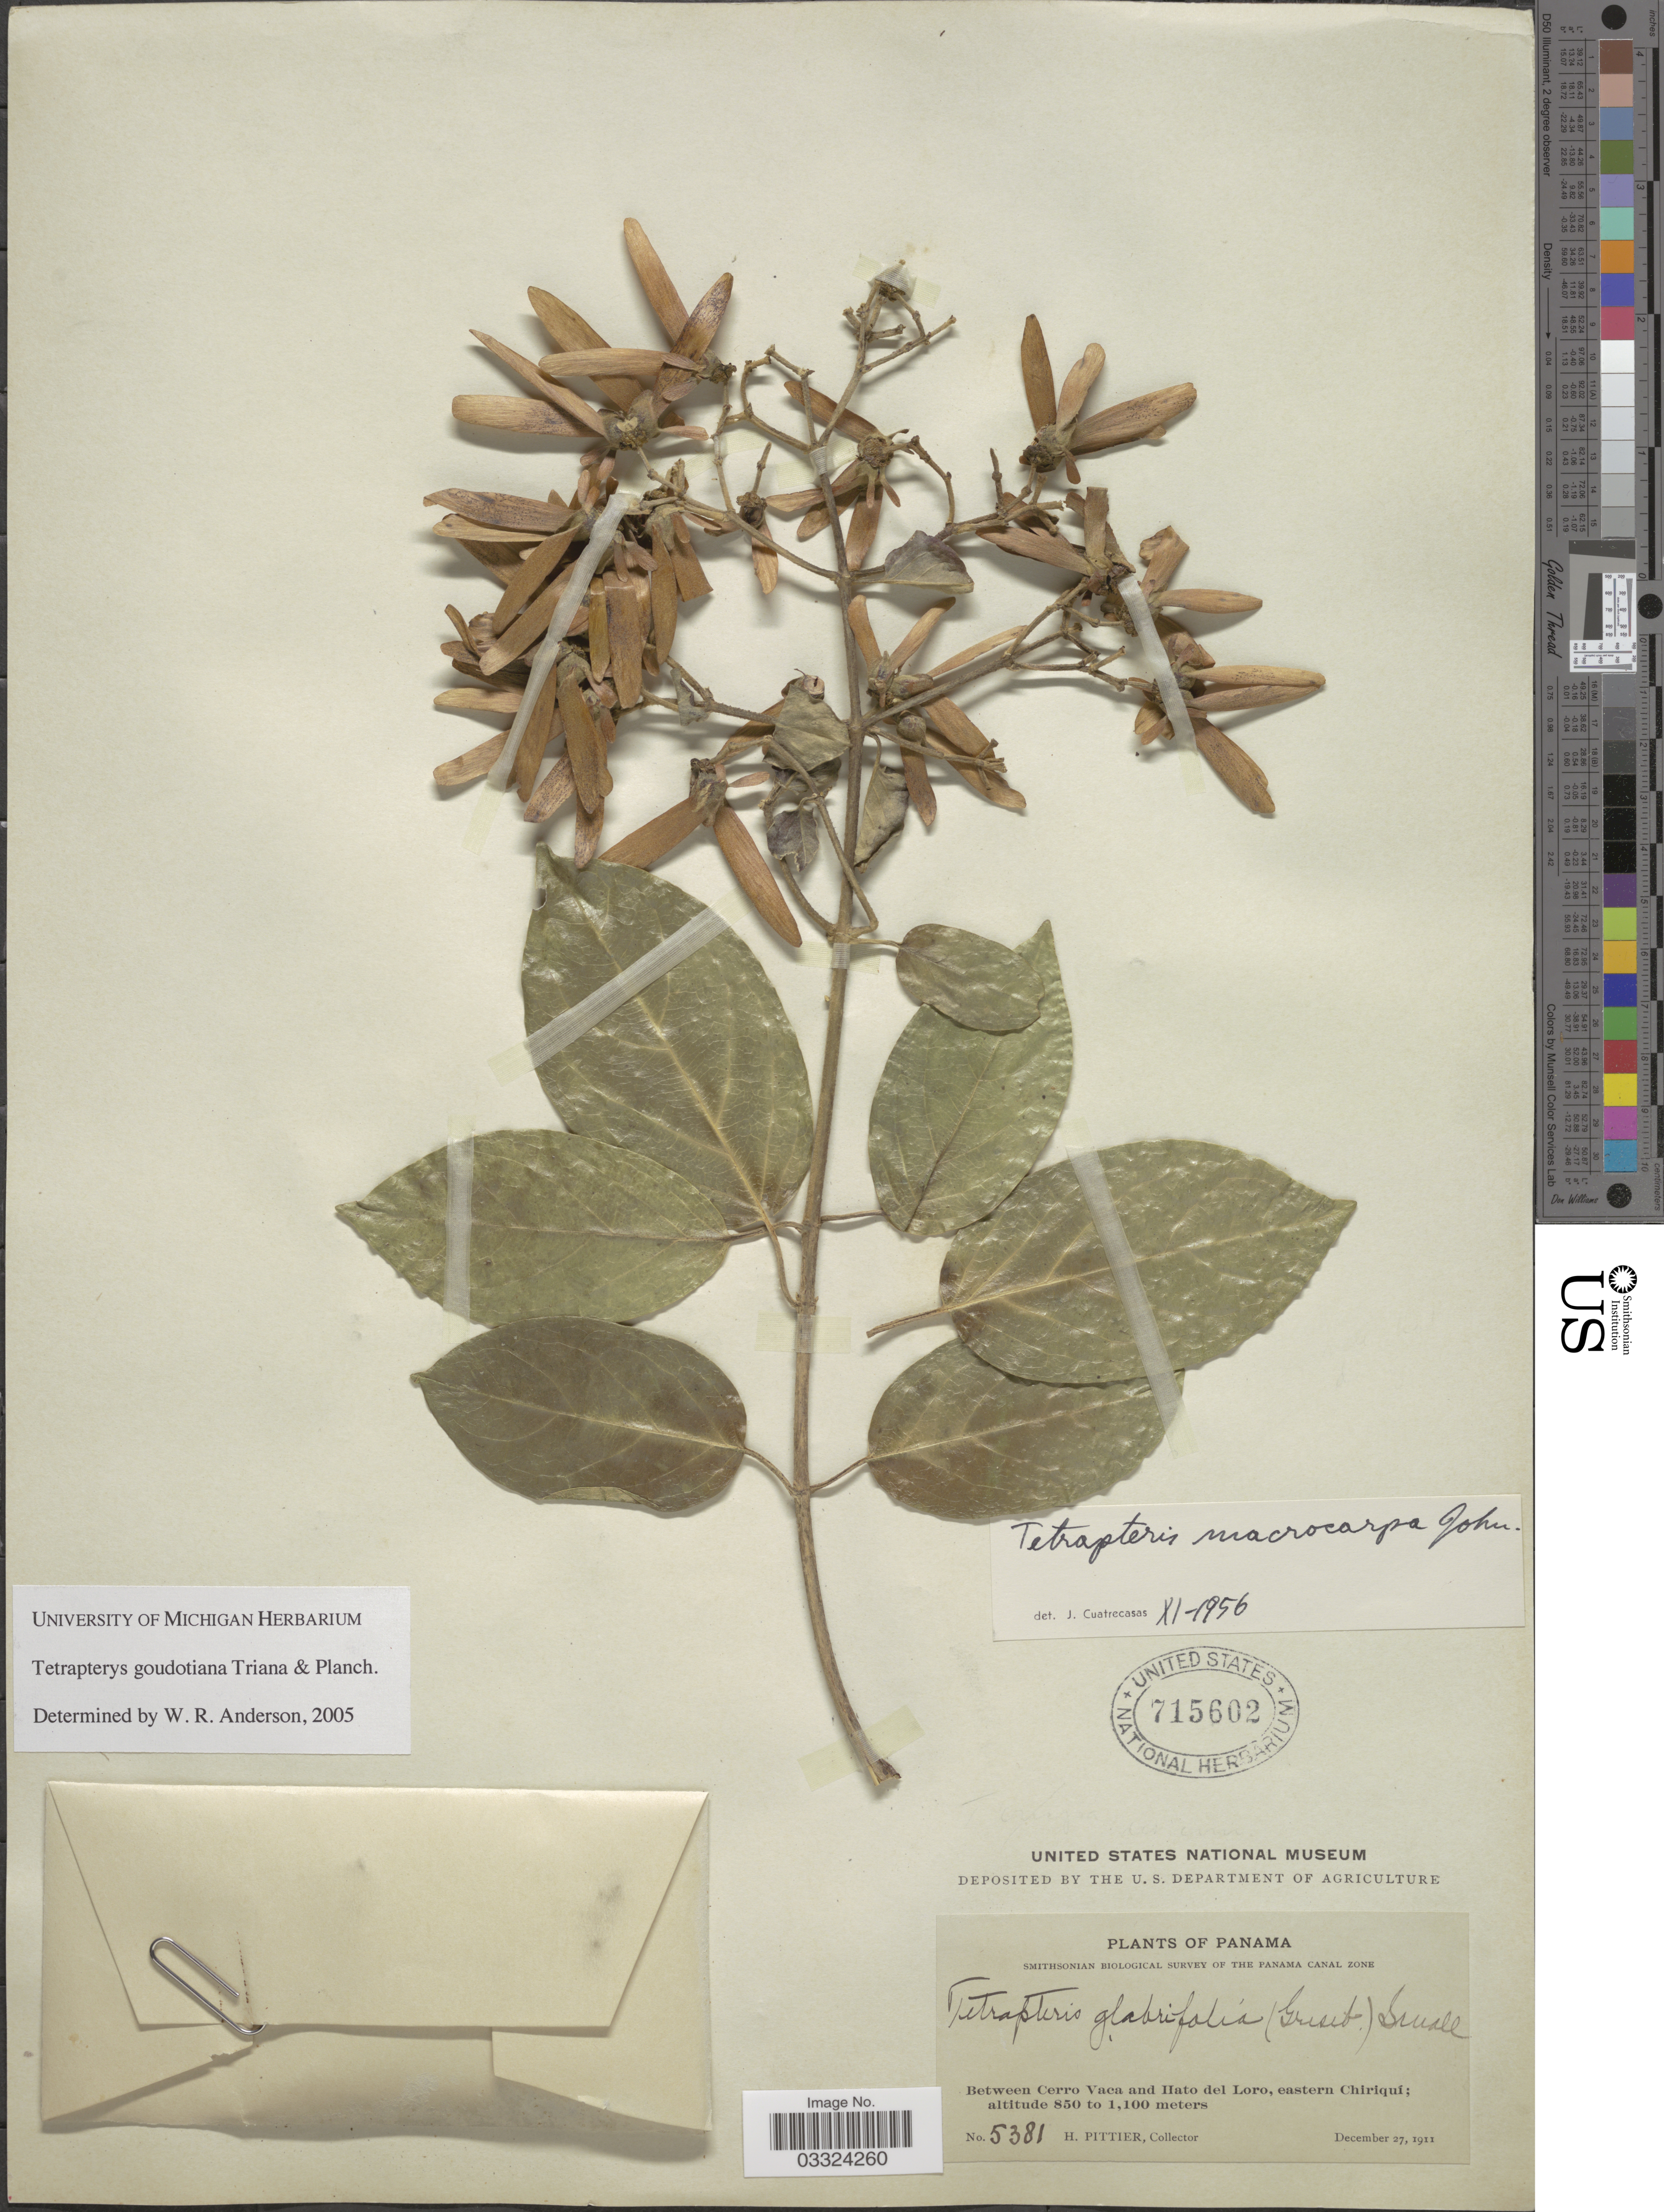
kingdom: Plantae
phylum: Tracheophyta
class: Magnoliopsida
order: Malpighiales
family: Malpighiaceae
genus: Tetrapterys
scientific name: Tetrapterys goudotiana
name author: Triana & Planch.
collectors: H. F. Pittier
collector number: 5381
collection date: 1911-12-27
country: Panama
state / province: Chiriqui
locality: The Panama Canal Zone. Between Cerro Vaca and Hato del Loro, eastern Chiriquí.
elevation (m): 850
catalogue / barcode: US 715602